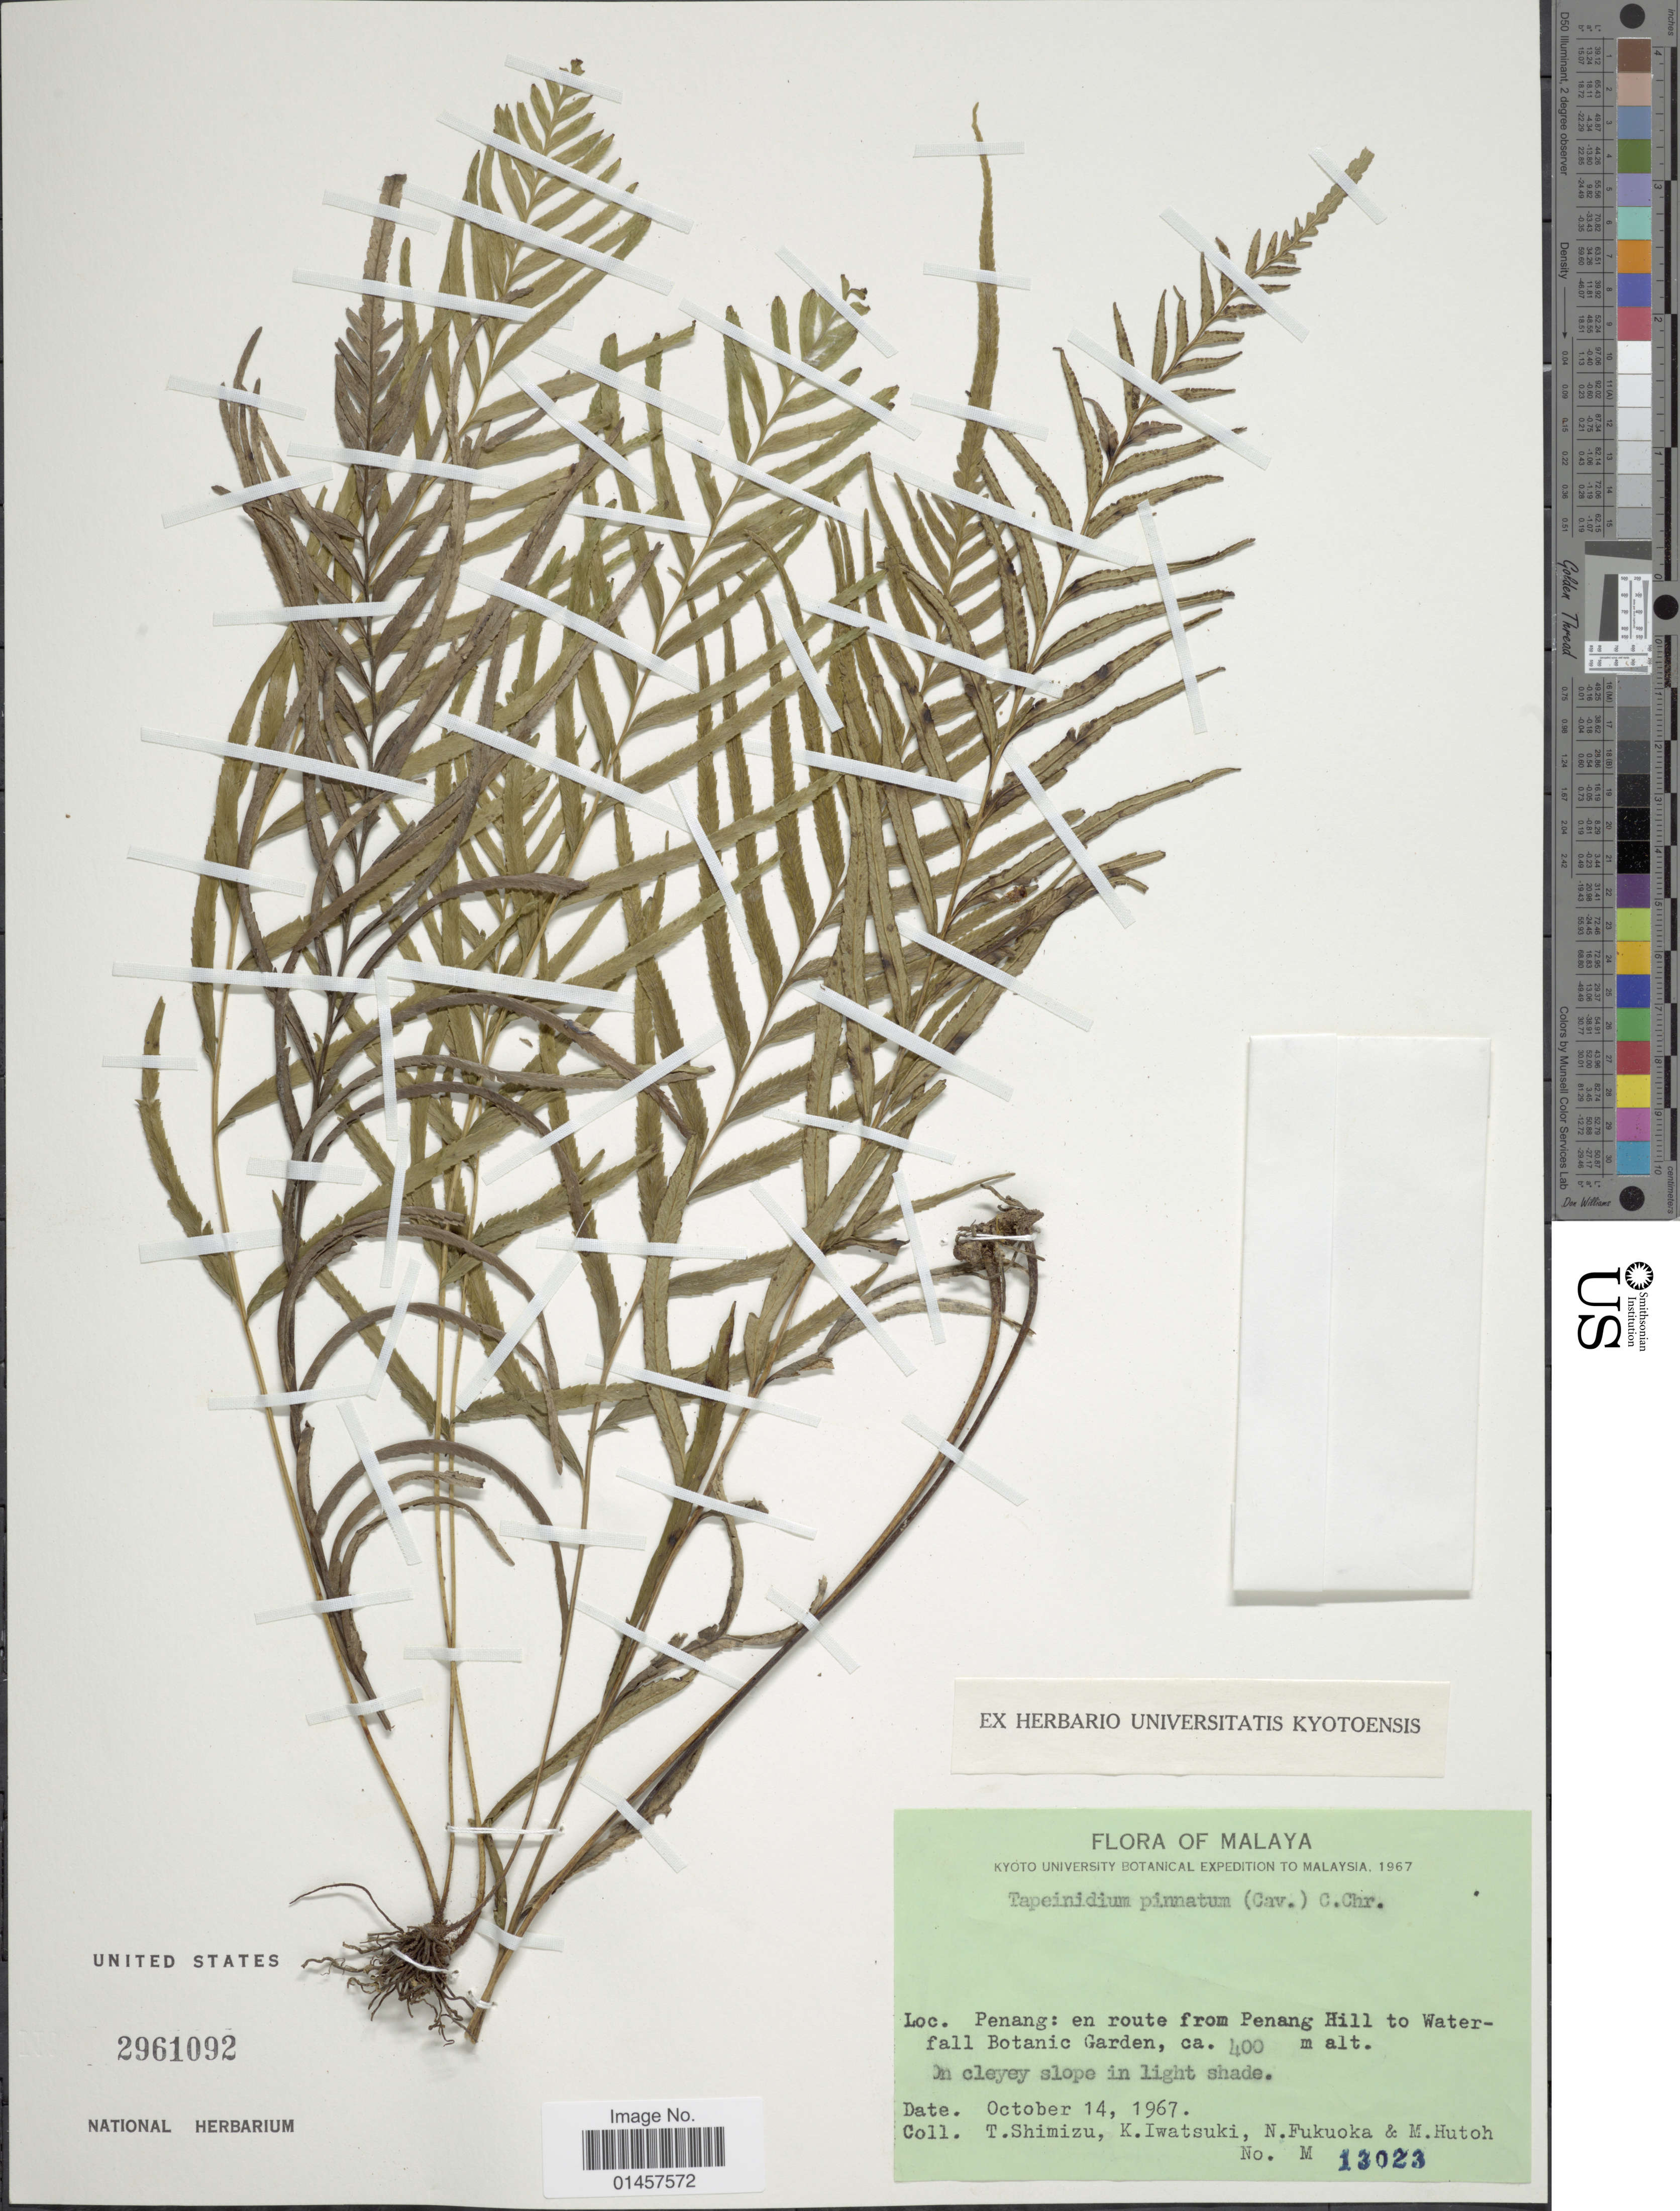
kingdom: Plantae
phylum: Tracheophyta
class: Polypodiopsida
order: Polypodiales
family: Lindsaeaceae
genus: Tapeinidium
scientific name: Tapeinidium pinnatum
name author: (Cav.) C. Chr.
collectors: T. Shimizu, K. Iwatsuki, N. Fukuoka & M. Hutoh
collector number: M13023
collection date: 1967-10-14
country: Malaysia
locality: Penang: en route from Penang Hill to Waterfall botanic garden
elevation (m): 400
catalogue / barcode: US 2961092